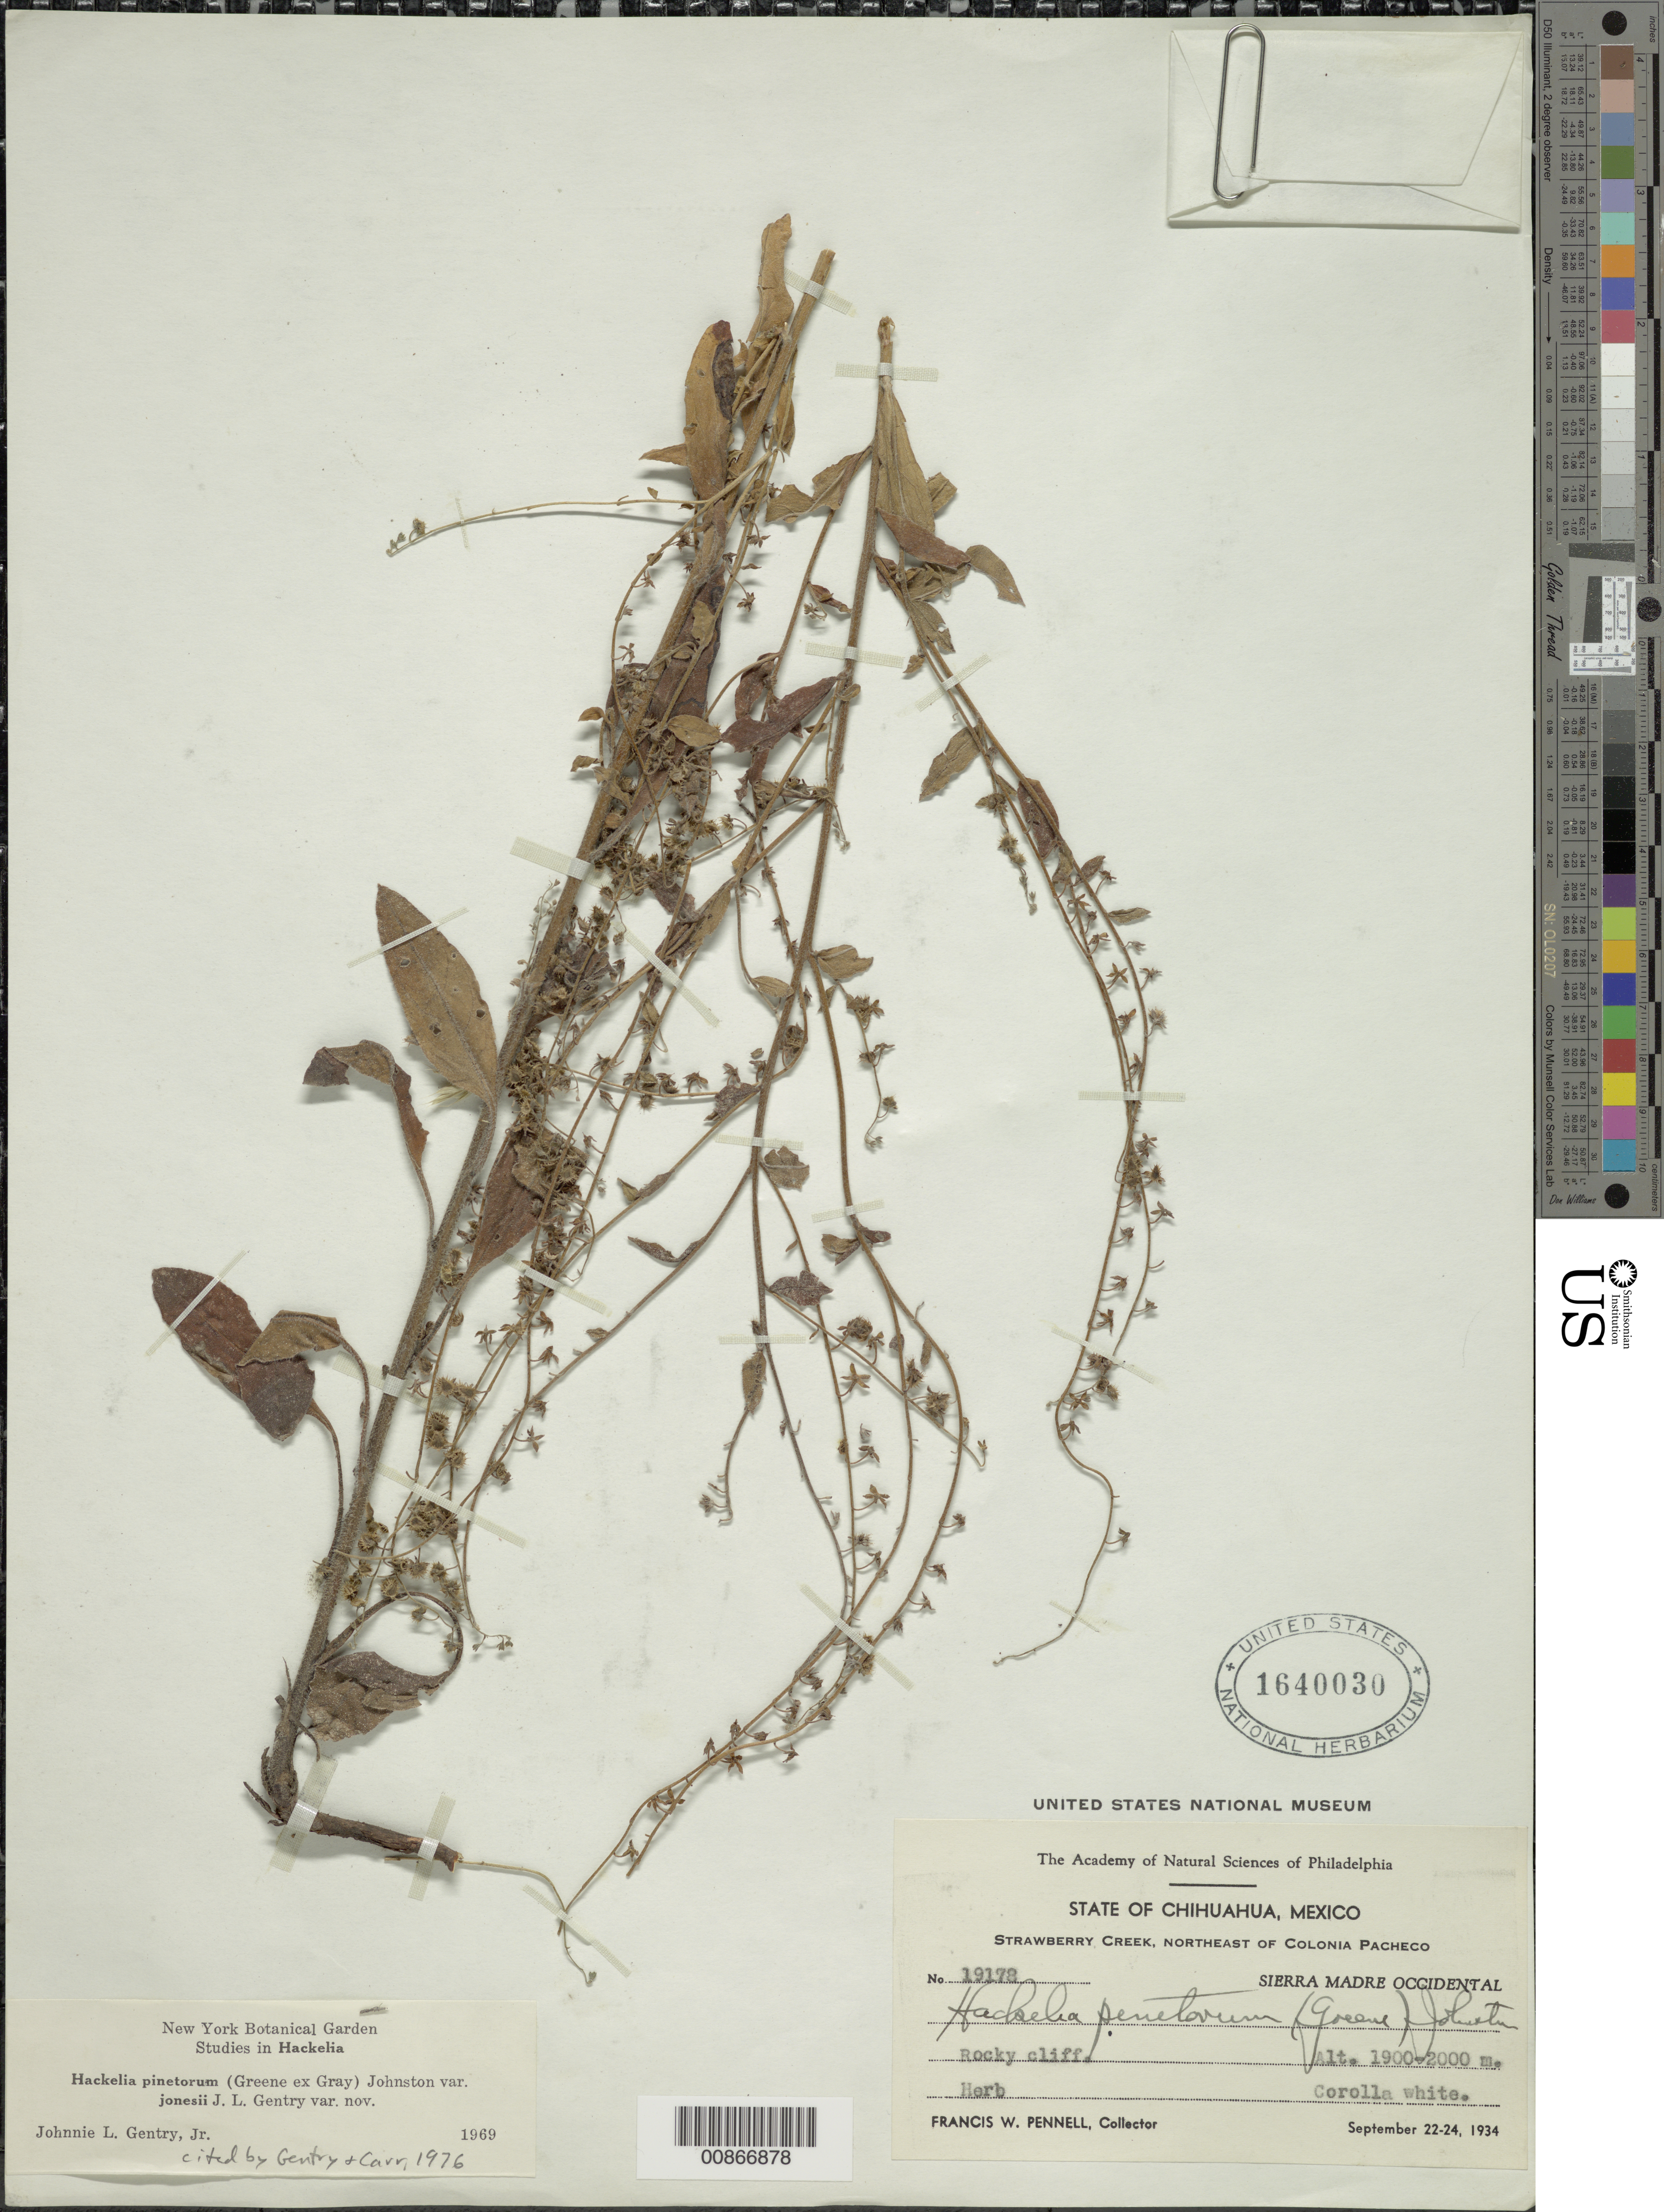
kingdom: Plantae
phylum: Tracheophyta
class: Magnoliopsida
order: Boraginales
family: Boraginaceae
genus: Hackelia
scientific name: Hackelia pinetorum var. jonesii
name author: J.L. Gentry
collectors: F. W. Pennell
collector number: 19178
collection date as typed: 22 Sep 1934 to 24 Sep 1934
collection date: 1934-09-22/1934-09-24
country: Mexico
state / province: Chihuahua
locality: Strawberry Creek, Northeast of Colonia Pacheco, Chihuahua. Sierra Madre Occidental.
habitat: Rocky cliff.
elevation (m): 2000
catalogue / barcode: US 1640030